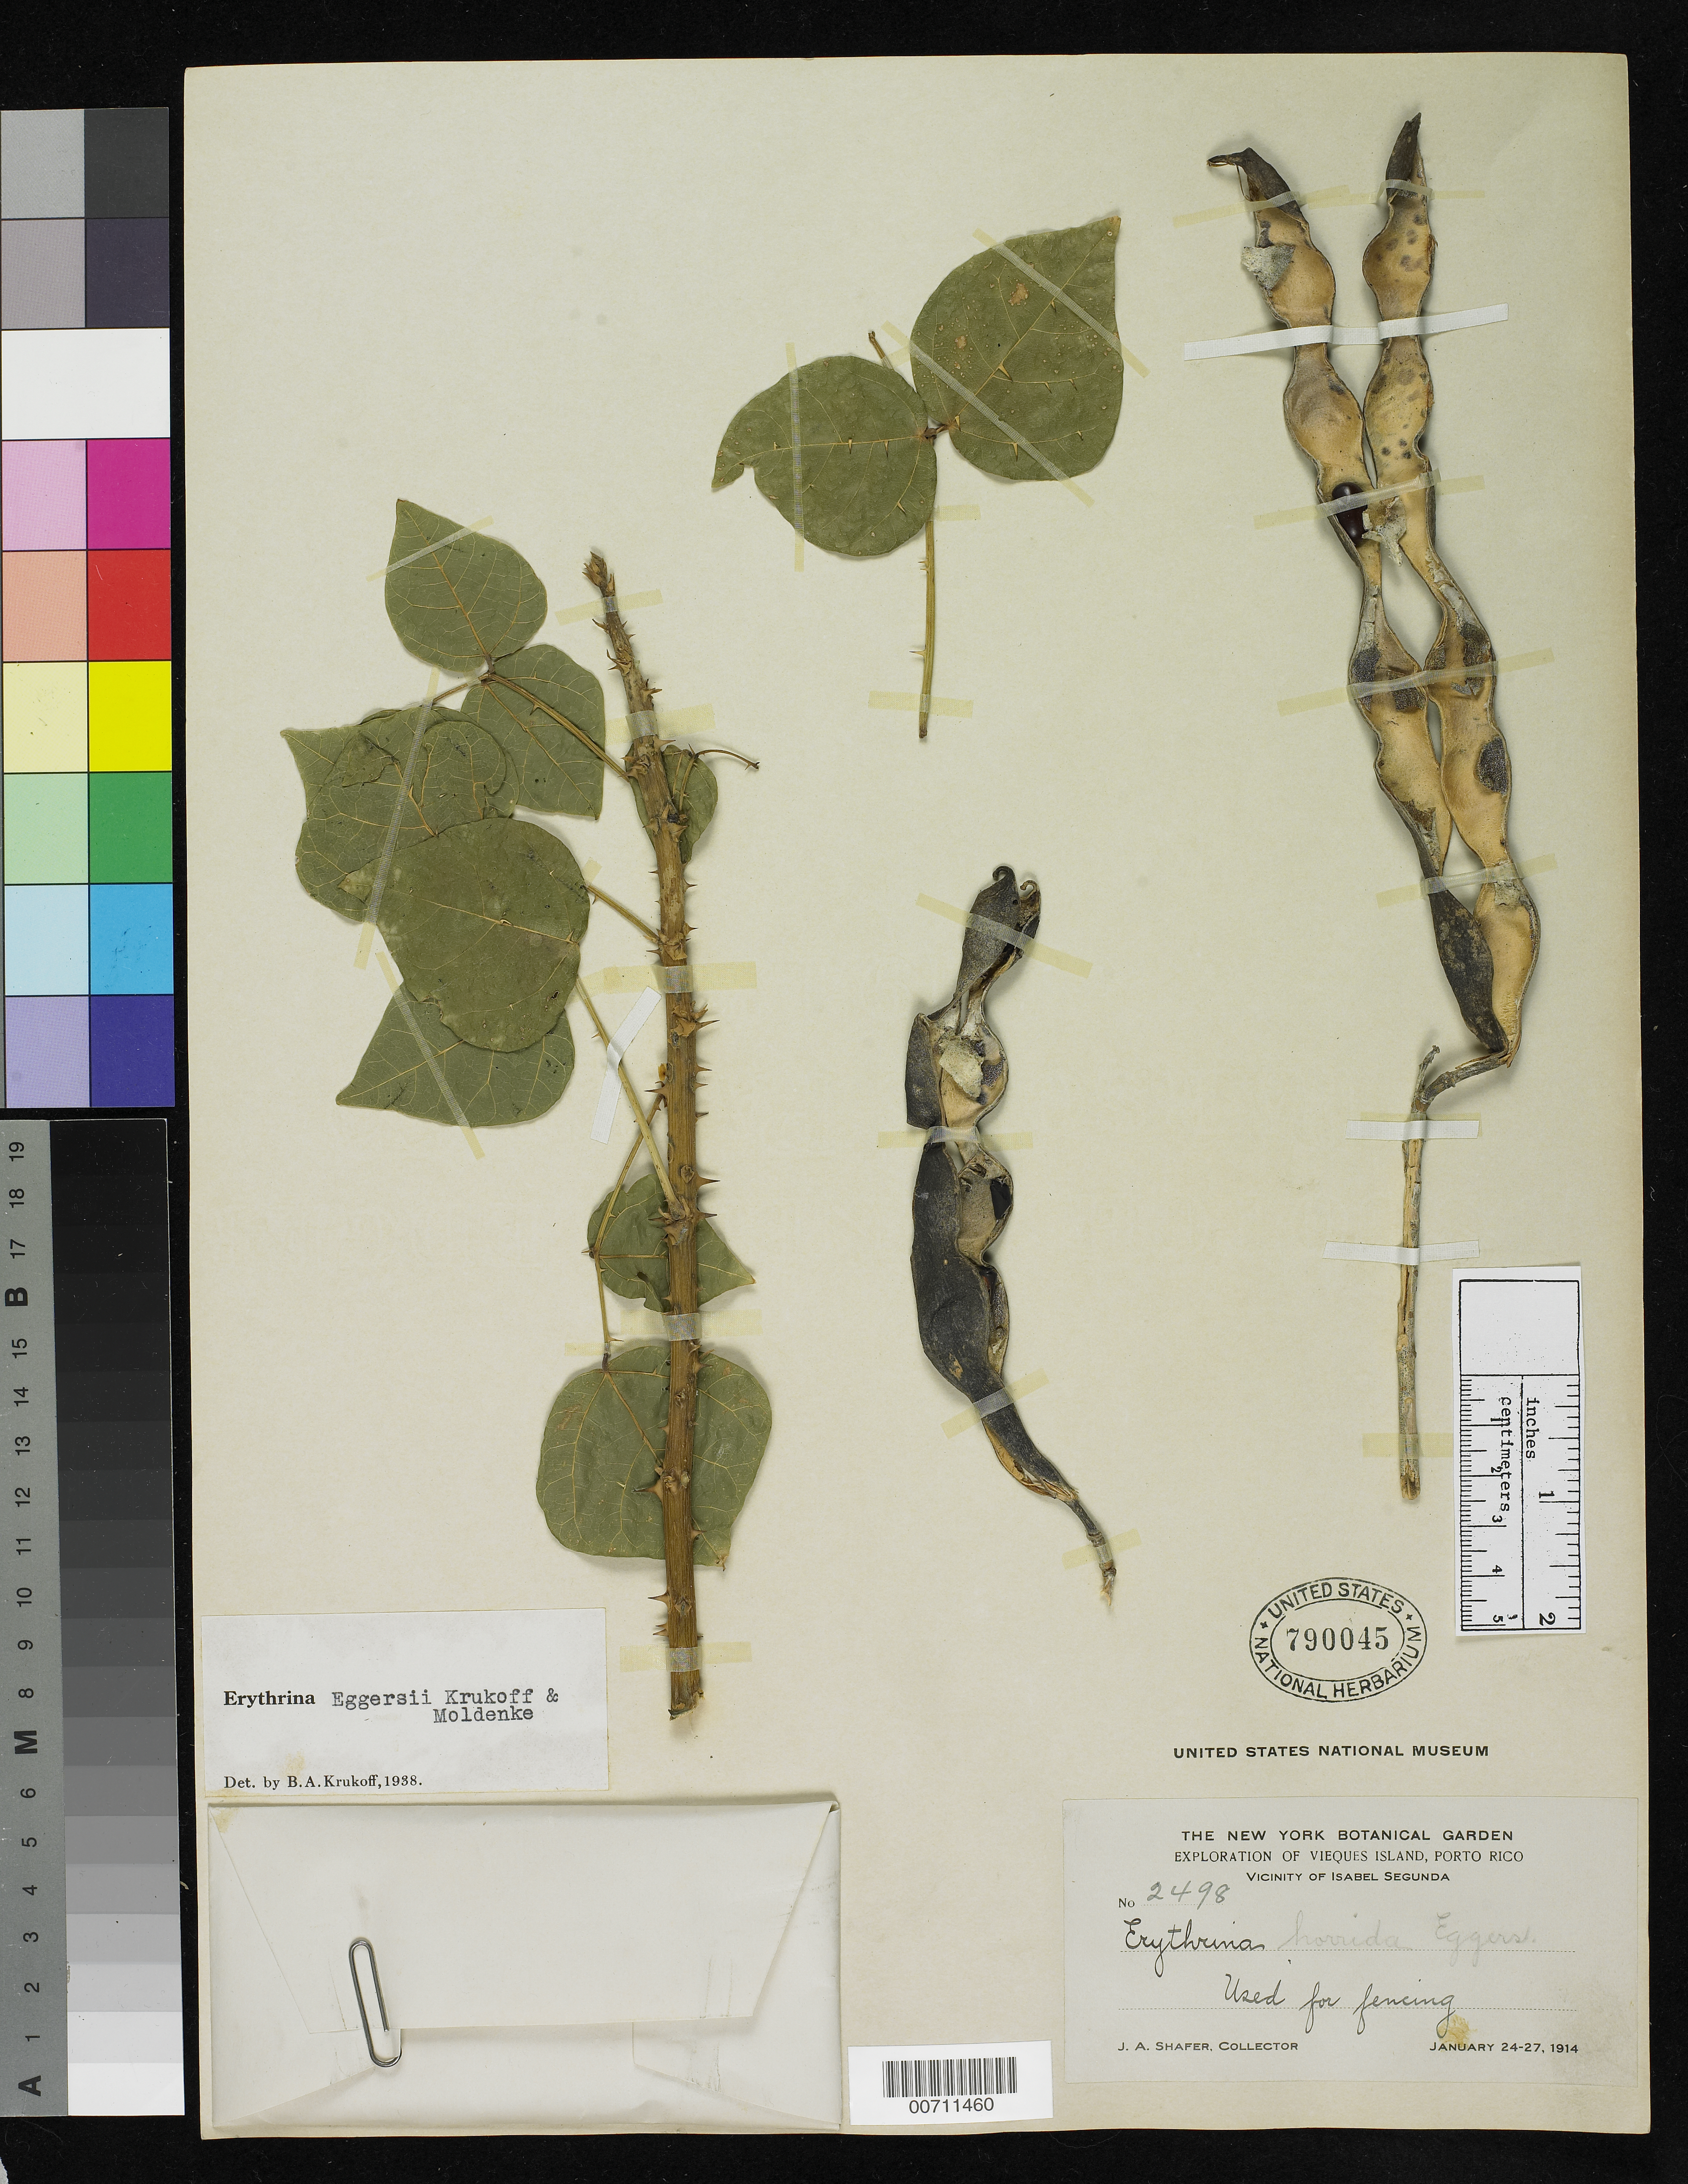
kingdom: Plantae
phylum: Tracheophyta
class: Magnoliopsida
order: Fabales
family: Fabaceae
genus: Erythrina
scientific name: Erythrina eggersii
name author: Krukoff & Moldenke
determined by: Krukoff, B. A.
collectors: J. A. Shafer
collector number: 2498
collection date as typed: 24 Jan 1914 to 27 Jan 1914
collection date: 1914-01-24/1914-01-27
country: Puerto Rico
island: Vieques Island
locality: Isabel Segunda, vic of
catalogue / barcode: US 790045